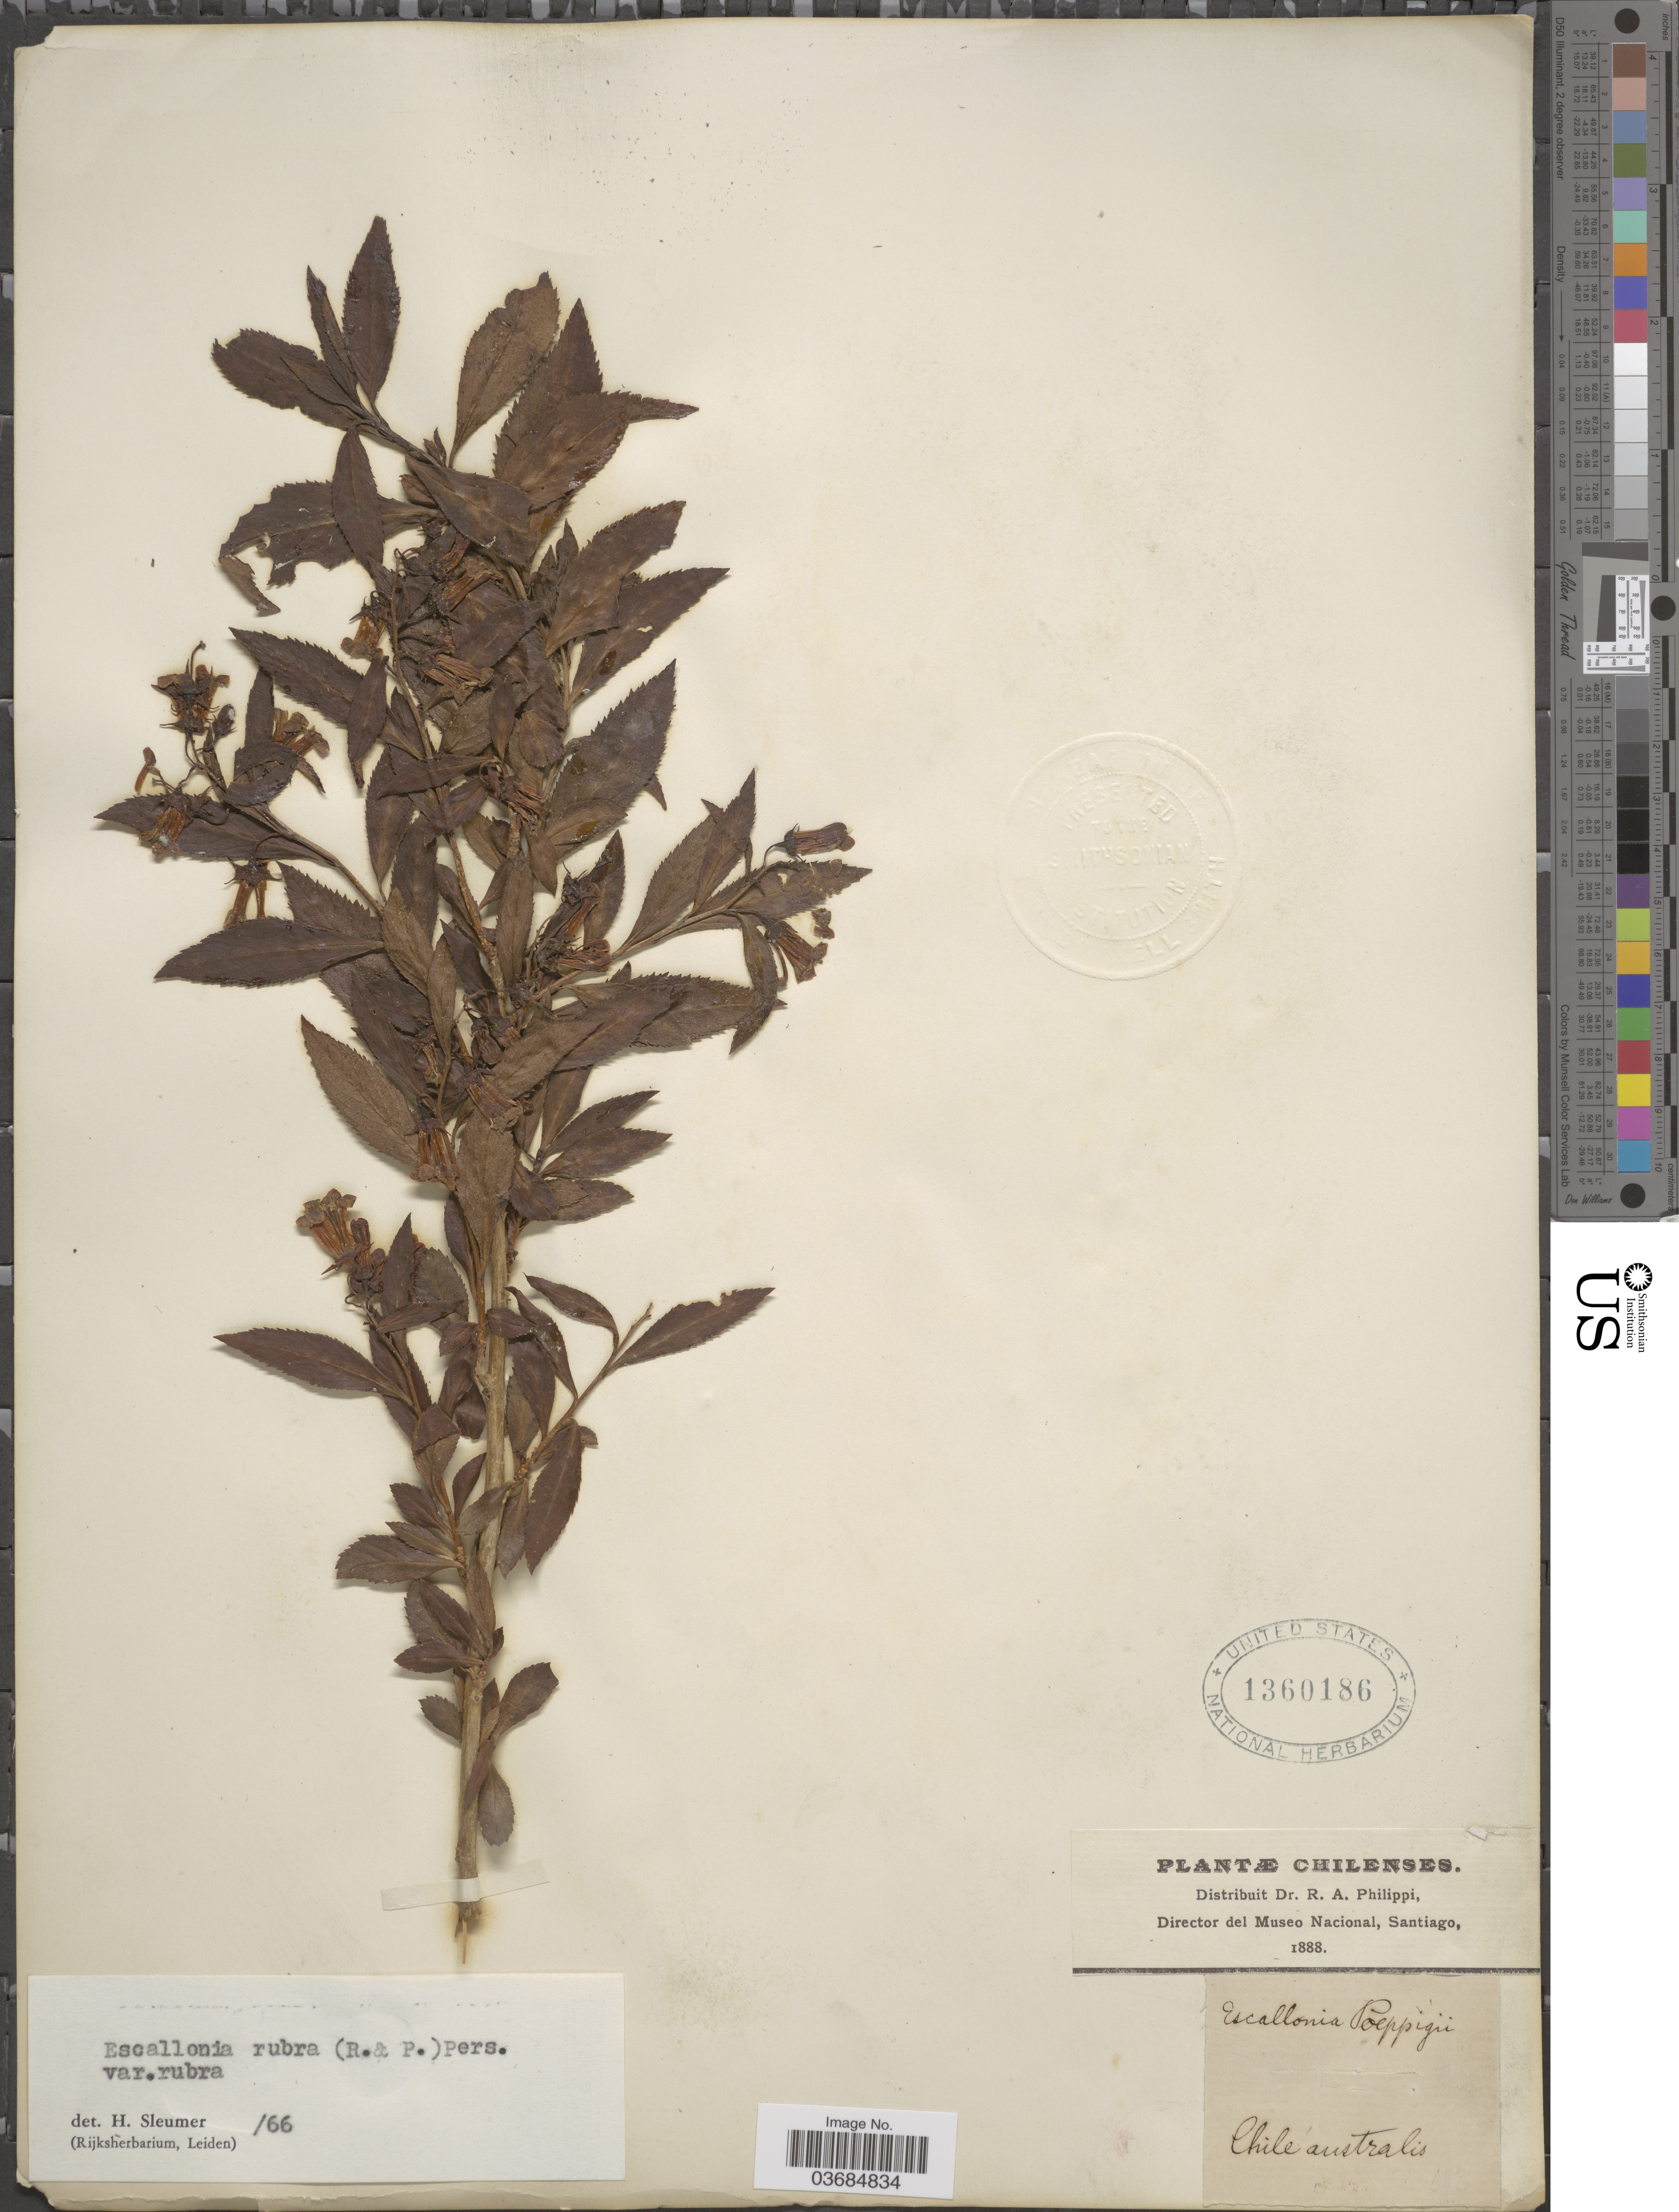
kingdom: Plantae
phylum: Tracheophyta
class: Magnoliopsida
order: Escalloniales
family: Escalloniaceae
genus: Escallonia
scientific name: Escallonia rubra var. rubra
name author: (Ruiz & Pav.) Pers.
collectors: ex. herb. R.A. Philippi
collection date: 1888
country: Chile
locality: Chile australis.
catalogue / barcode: US 1360186